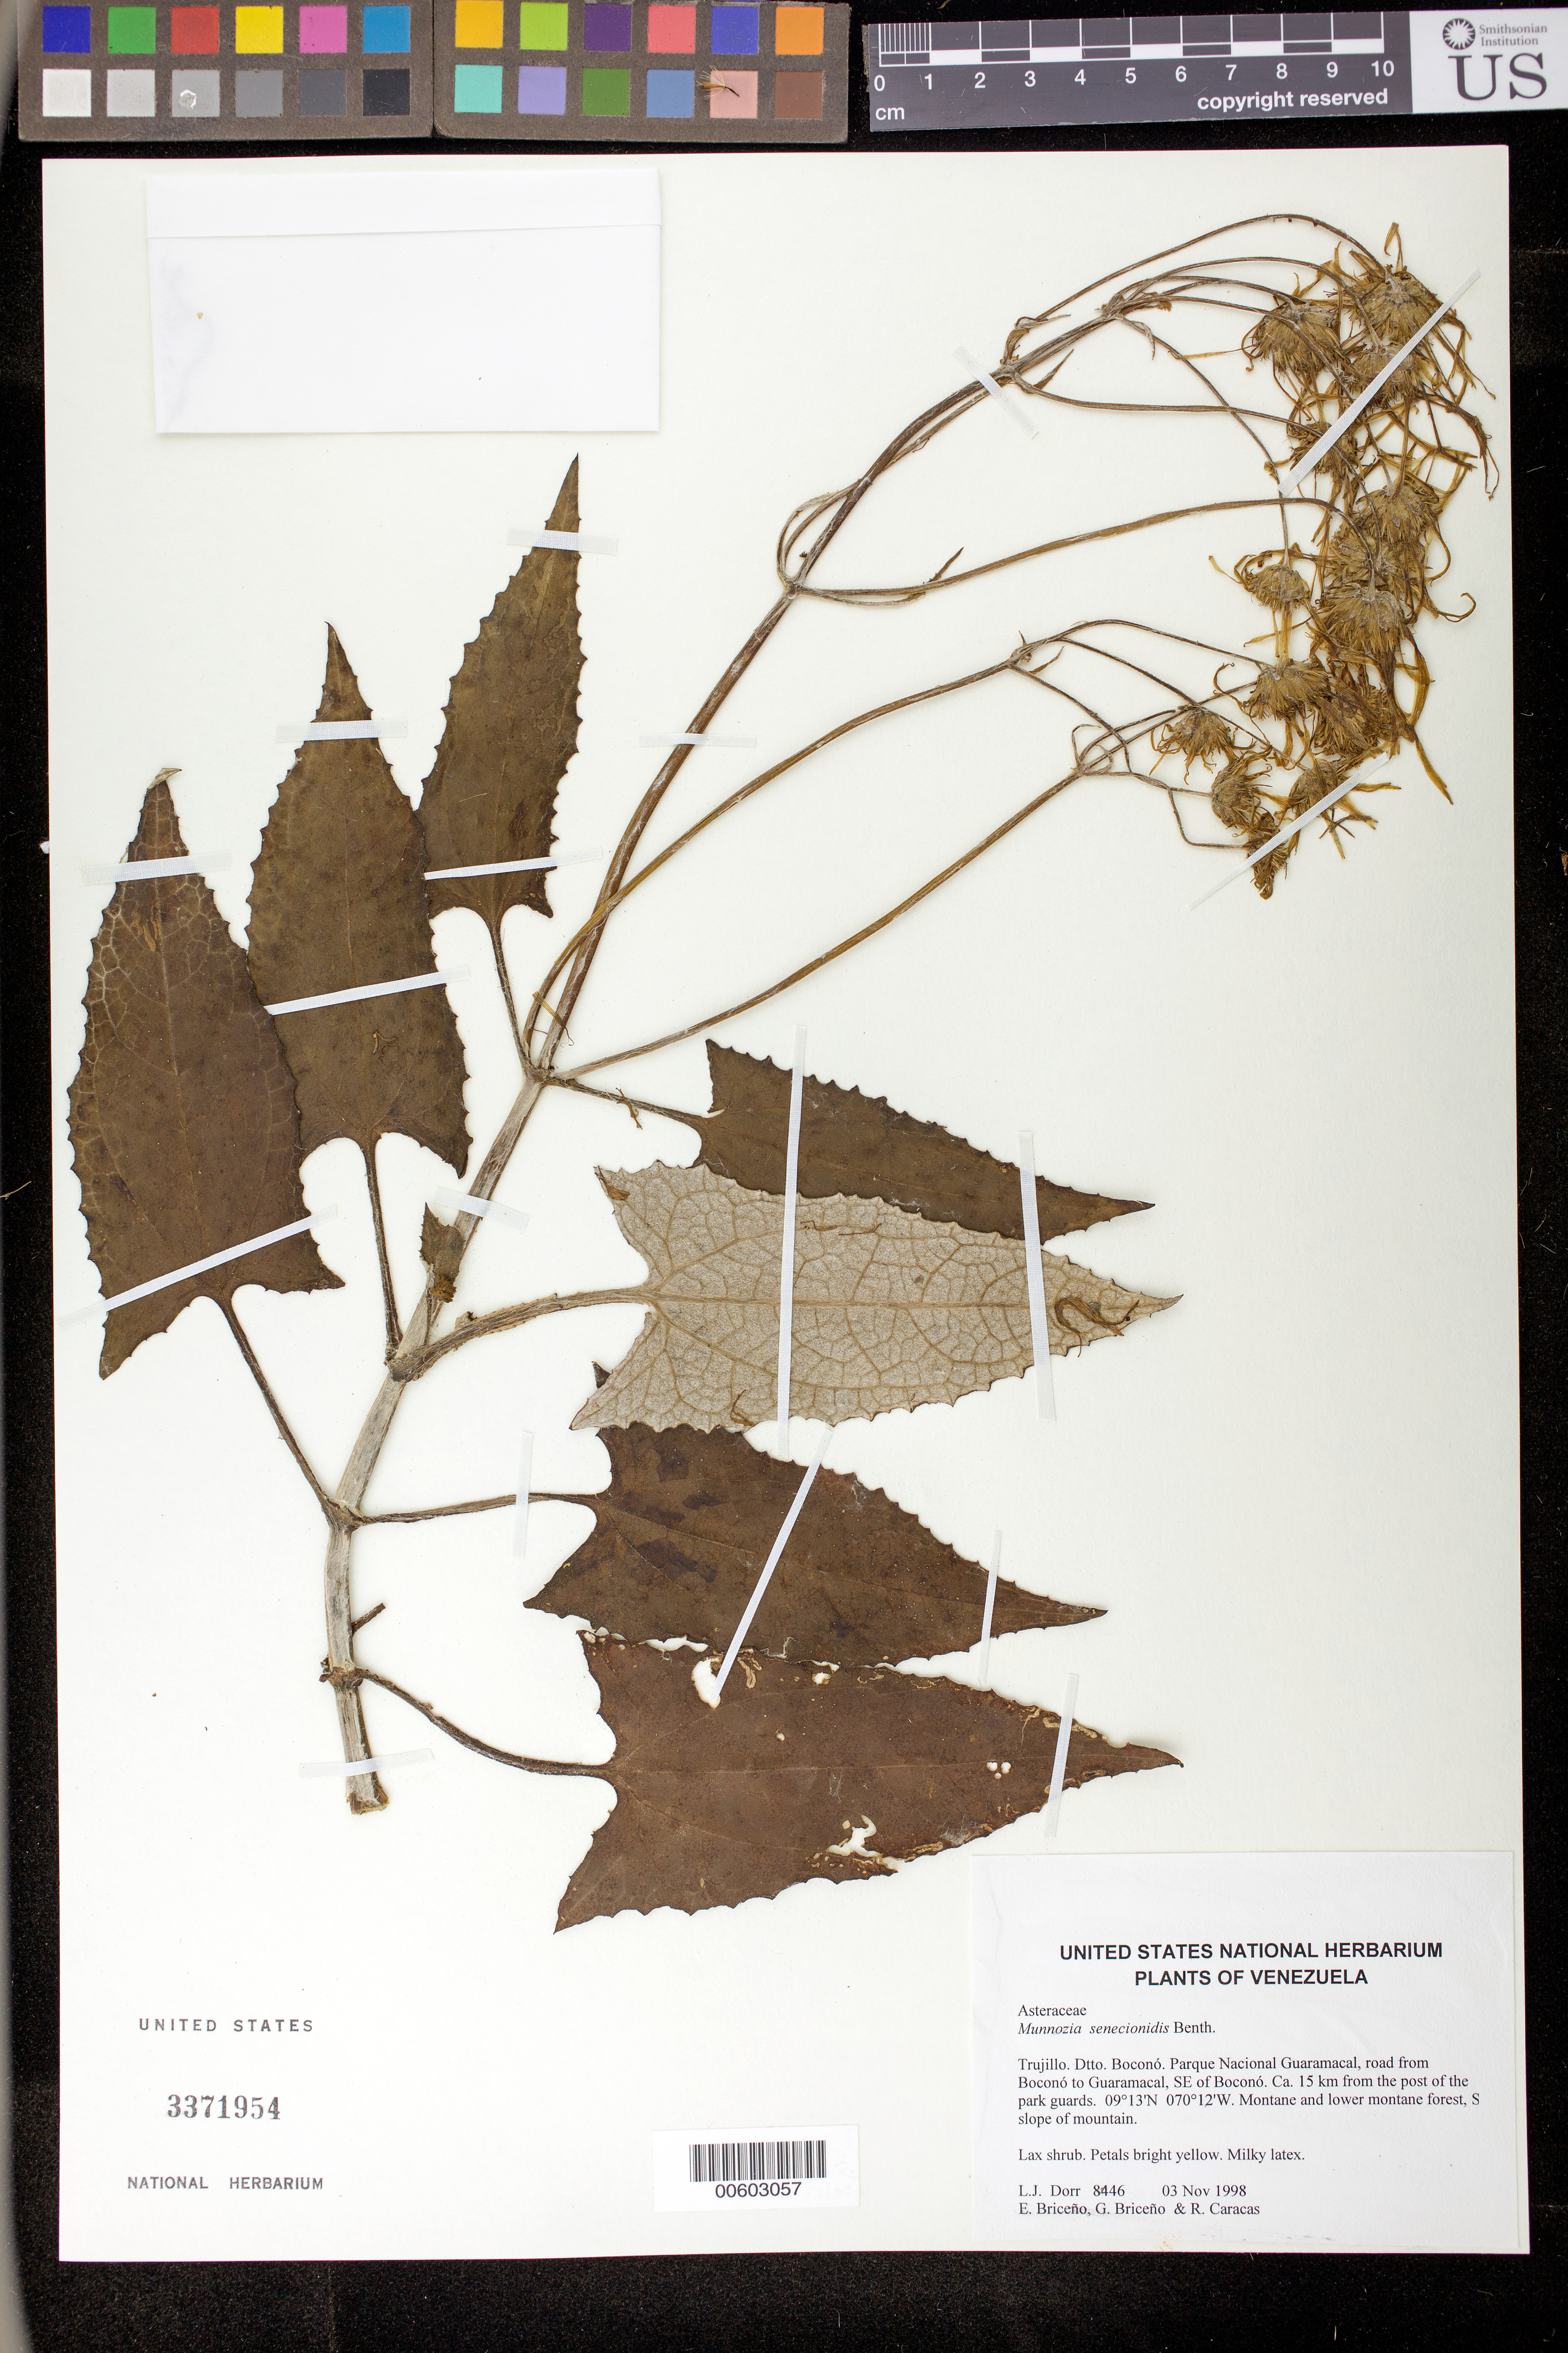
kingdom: Plantae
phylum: Tracheophyta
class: Magnoliopsida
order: Asterales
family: Asteraceae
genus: Munnozia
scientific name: Munnozia senecionidis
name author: Benth.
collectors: L. J. Dorr, E. Briceño, G. Briceño & R. Caracas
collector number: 8446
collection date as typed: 03 Nov 1998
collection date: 1998-11-03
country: Venezuela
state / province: Trujillo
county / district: Boconó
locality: Parque Nacional Guaramacal, road from Boconó to Guaramacal, SE of Boconó, ca. 15 km from the post of the park guards.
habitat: Montane and lower montane forest, S slope of mountain.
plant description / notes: C, COL, CTES, F, PORT, TEX, US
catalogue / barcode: US 3371954